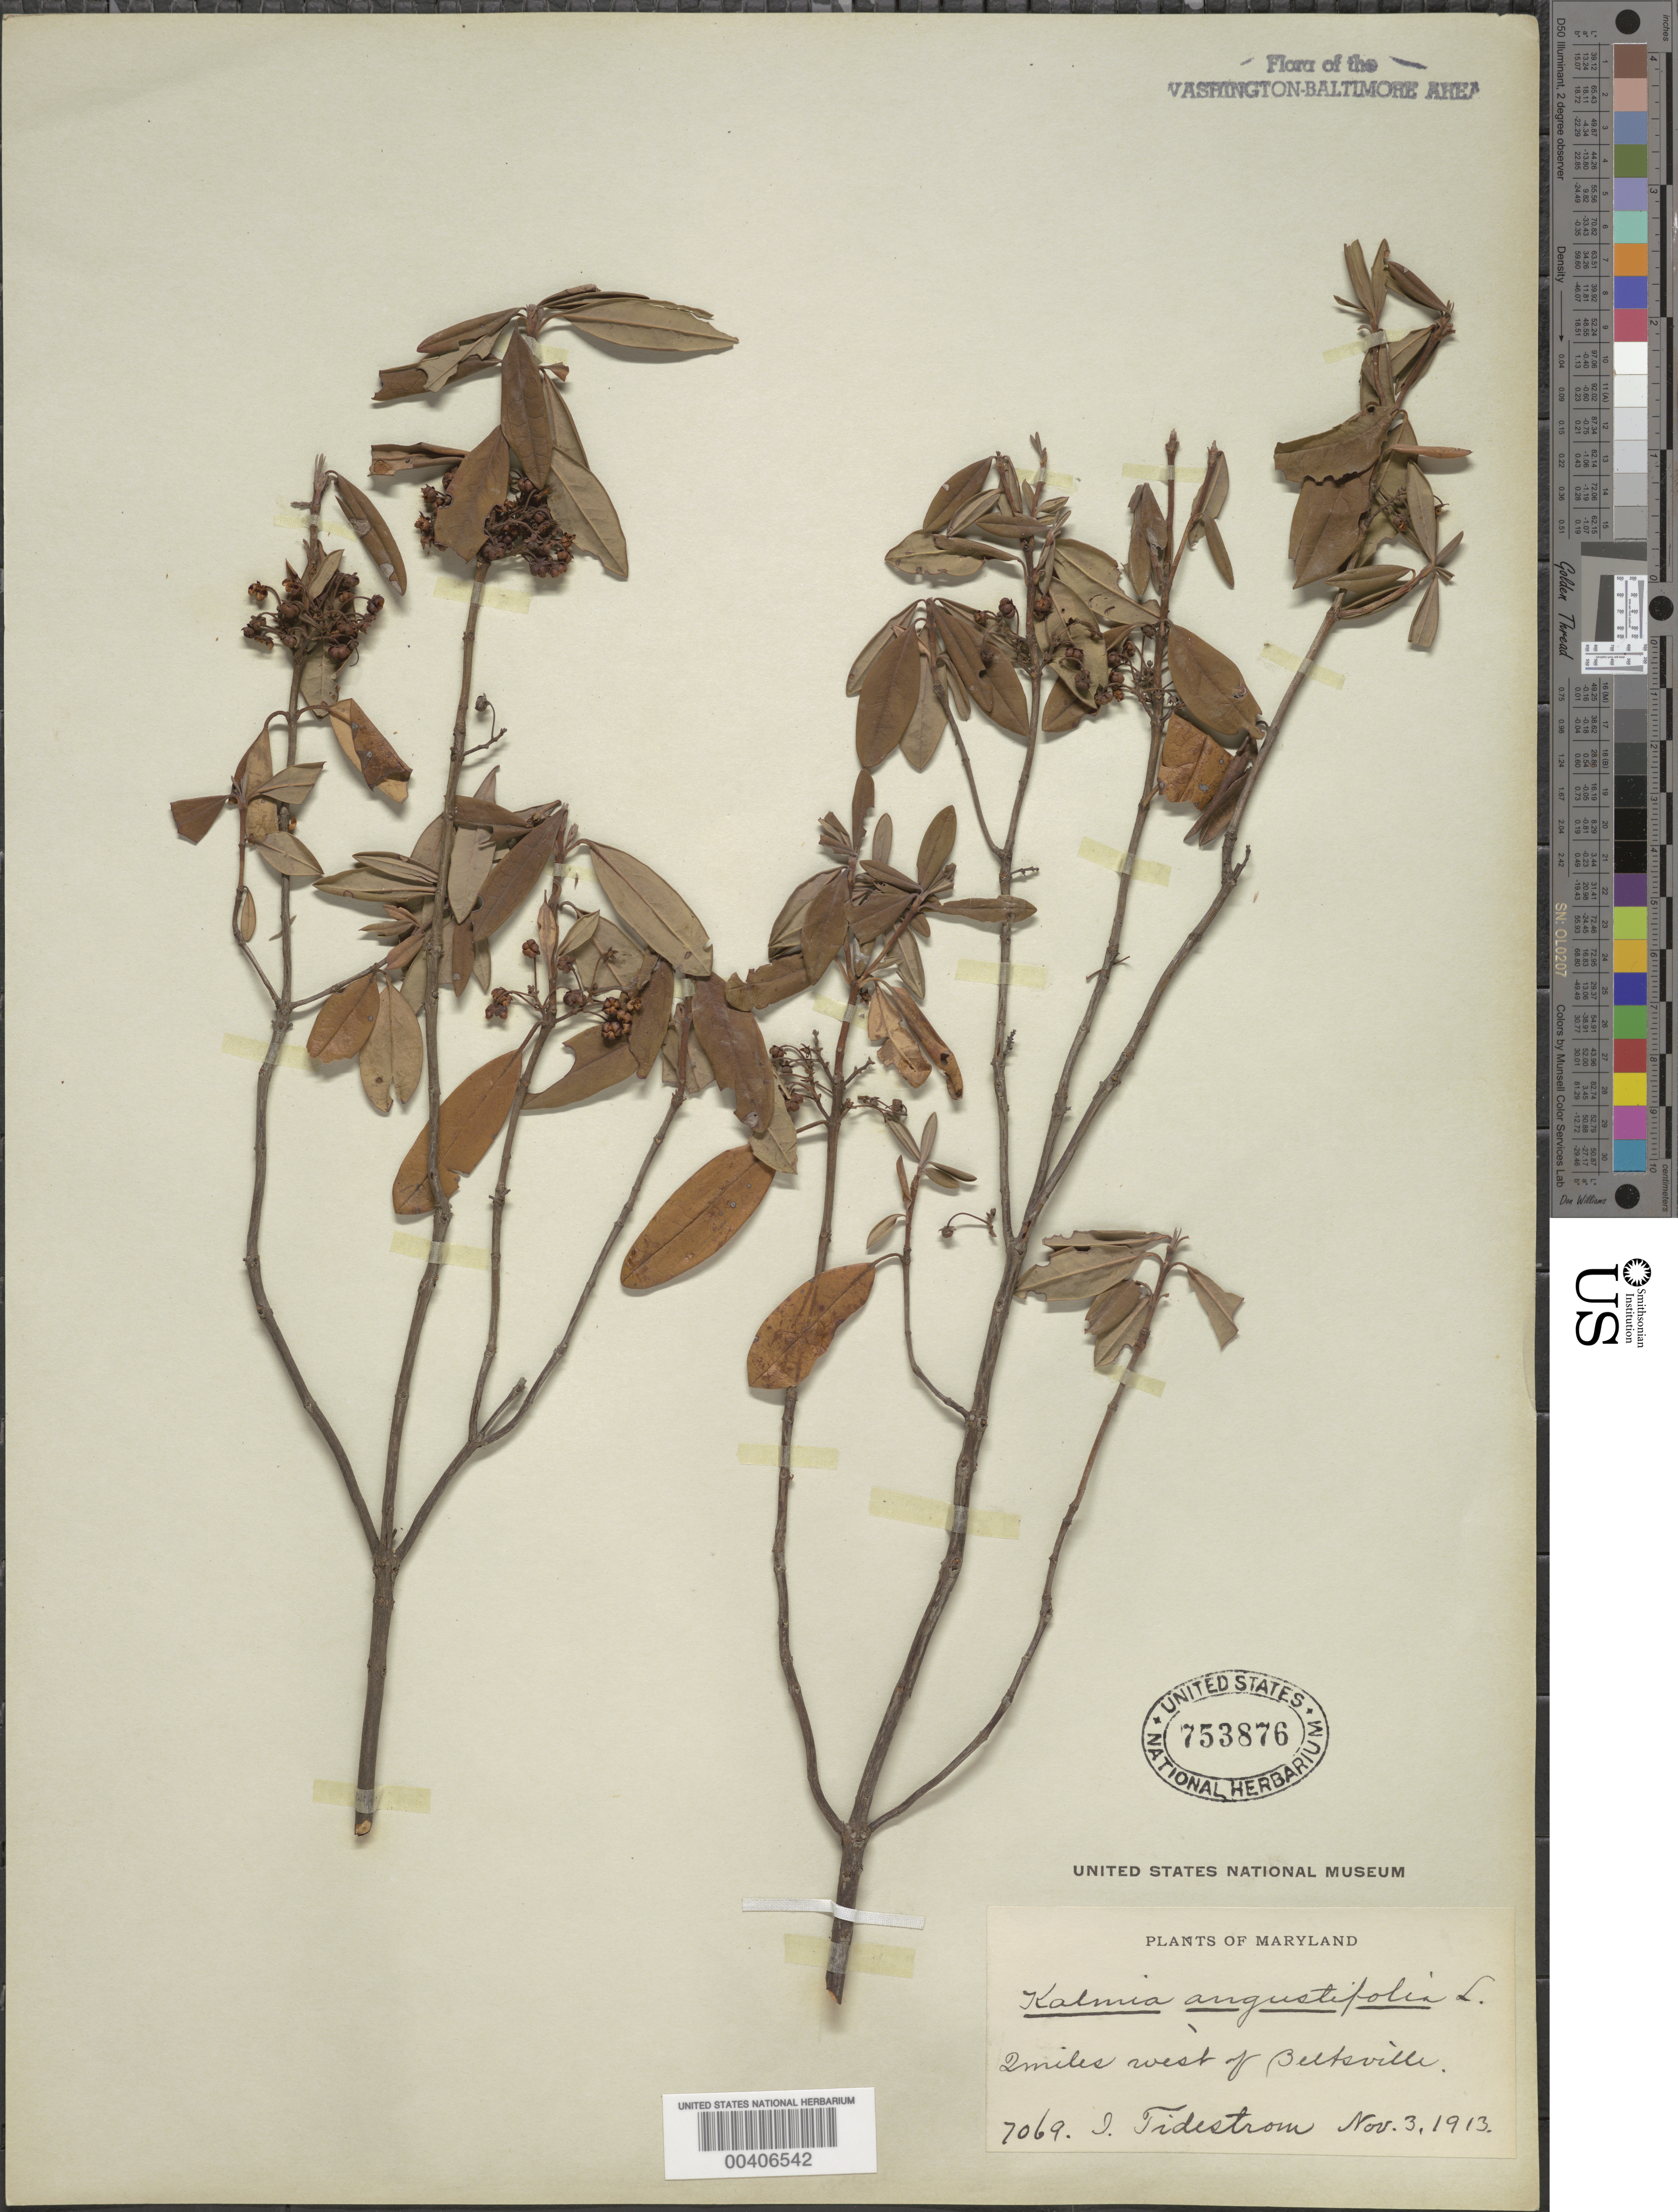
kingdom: Plantae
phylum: Tracheophyta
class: Magnoliopsida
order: Ericales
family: Ericaceae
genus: Kalmia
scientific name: Kalmia angustifolia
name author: L.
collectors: I. F. Tidestrom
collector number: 7069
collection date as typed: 03 Nov 1913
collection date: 1913-11-03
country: United States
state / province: Maryland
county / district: Prince George's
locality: West of Beltsville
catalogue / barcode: US 753876